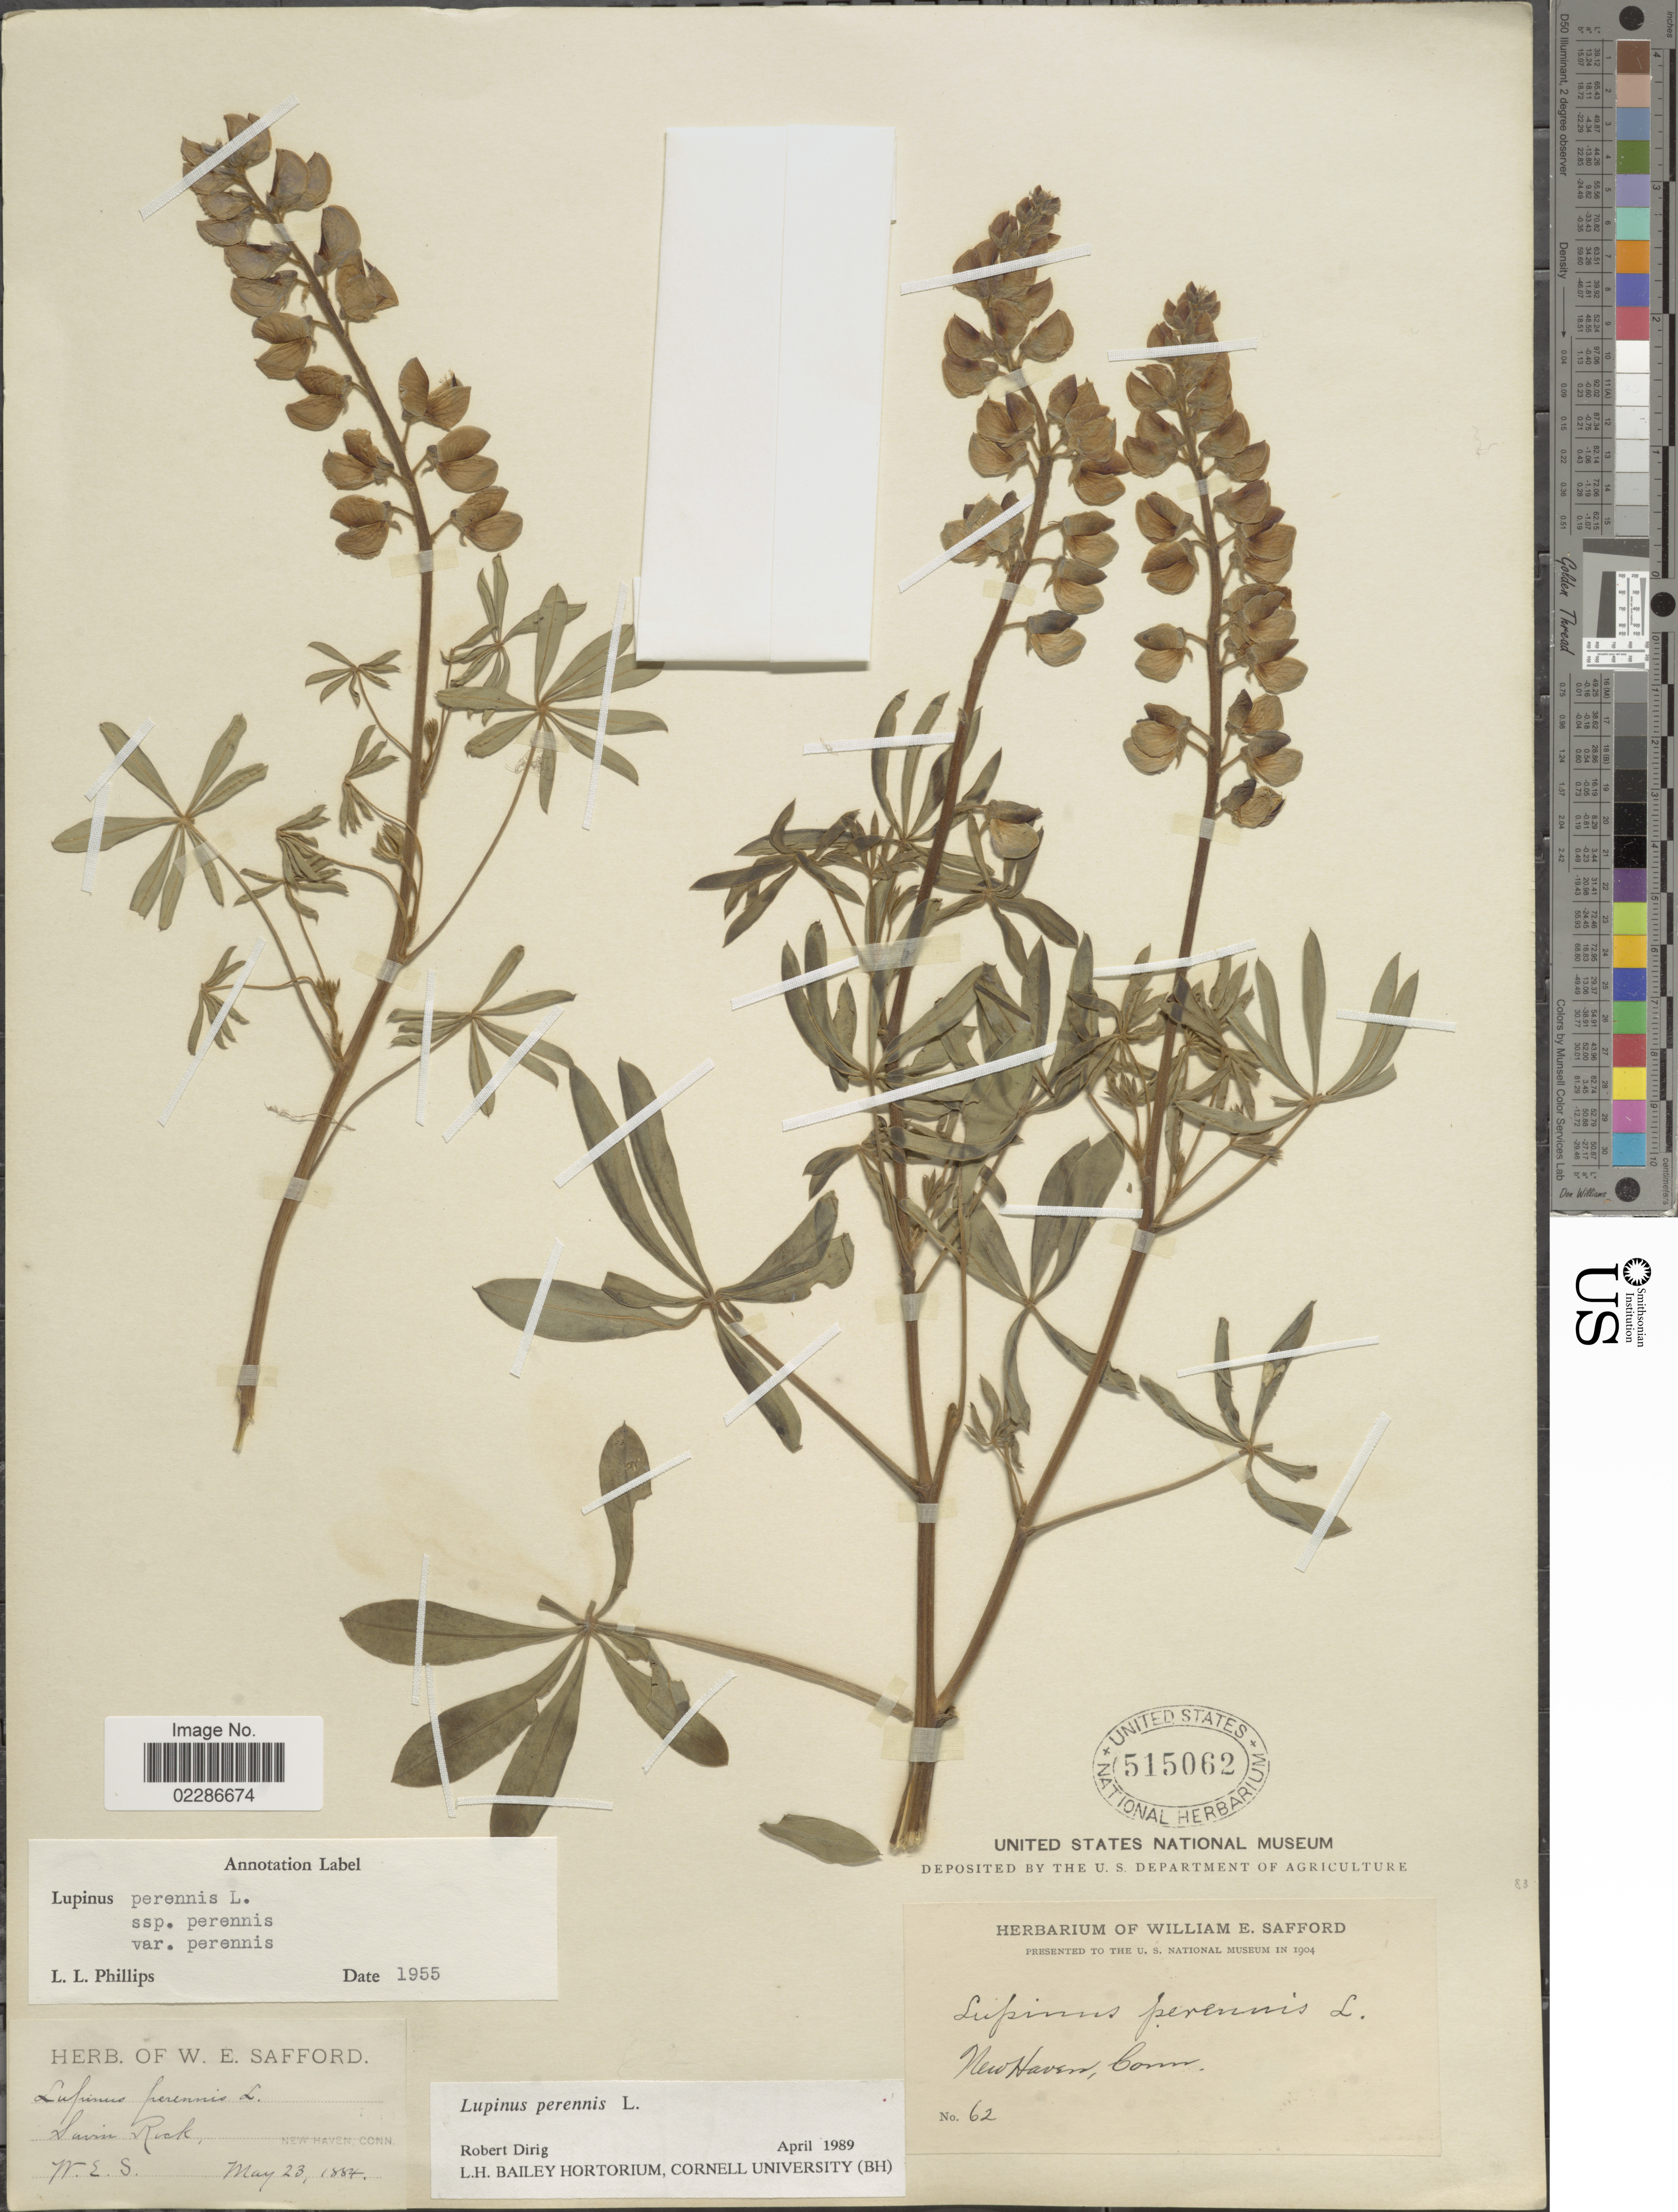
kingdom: Plantae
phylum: Tracheophyta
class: Magnoliopsida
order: Fabales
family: Fabaceae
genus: Lupinus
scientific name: Lupinus perennis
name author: L.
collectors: W. E. Safford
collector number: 62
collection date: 1884-05-23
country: United States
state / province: Connecticut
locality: Savin Rock, New Haven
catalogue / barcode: US 515062